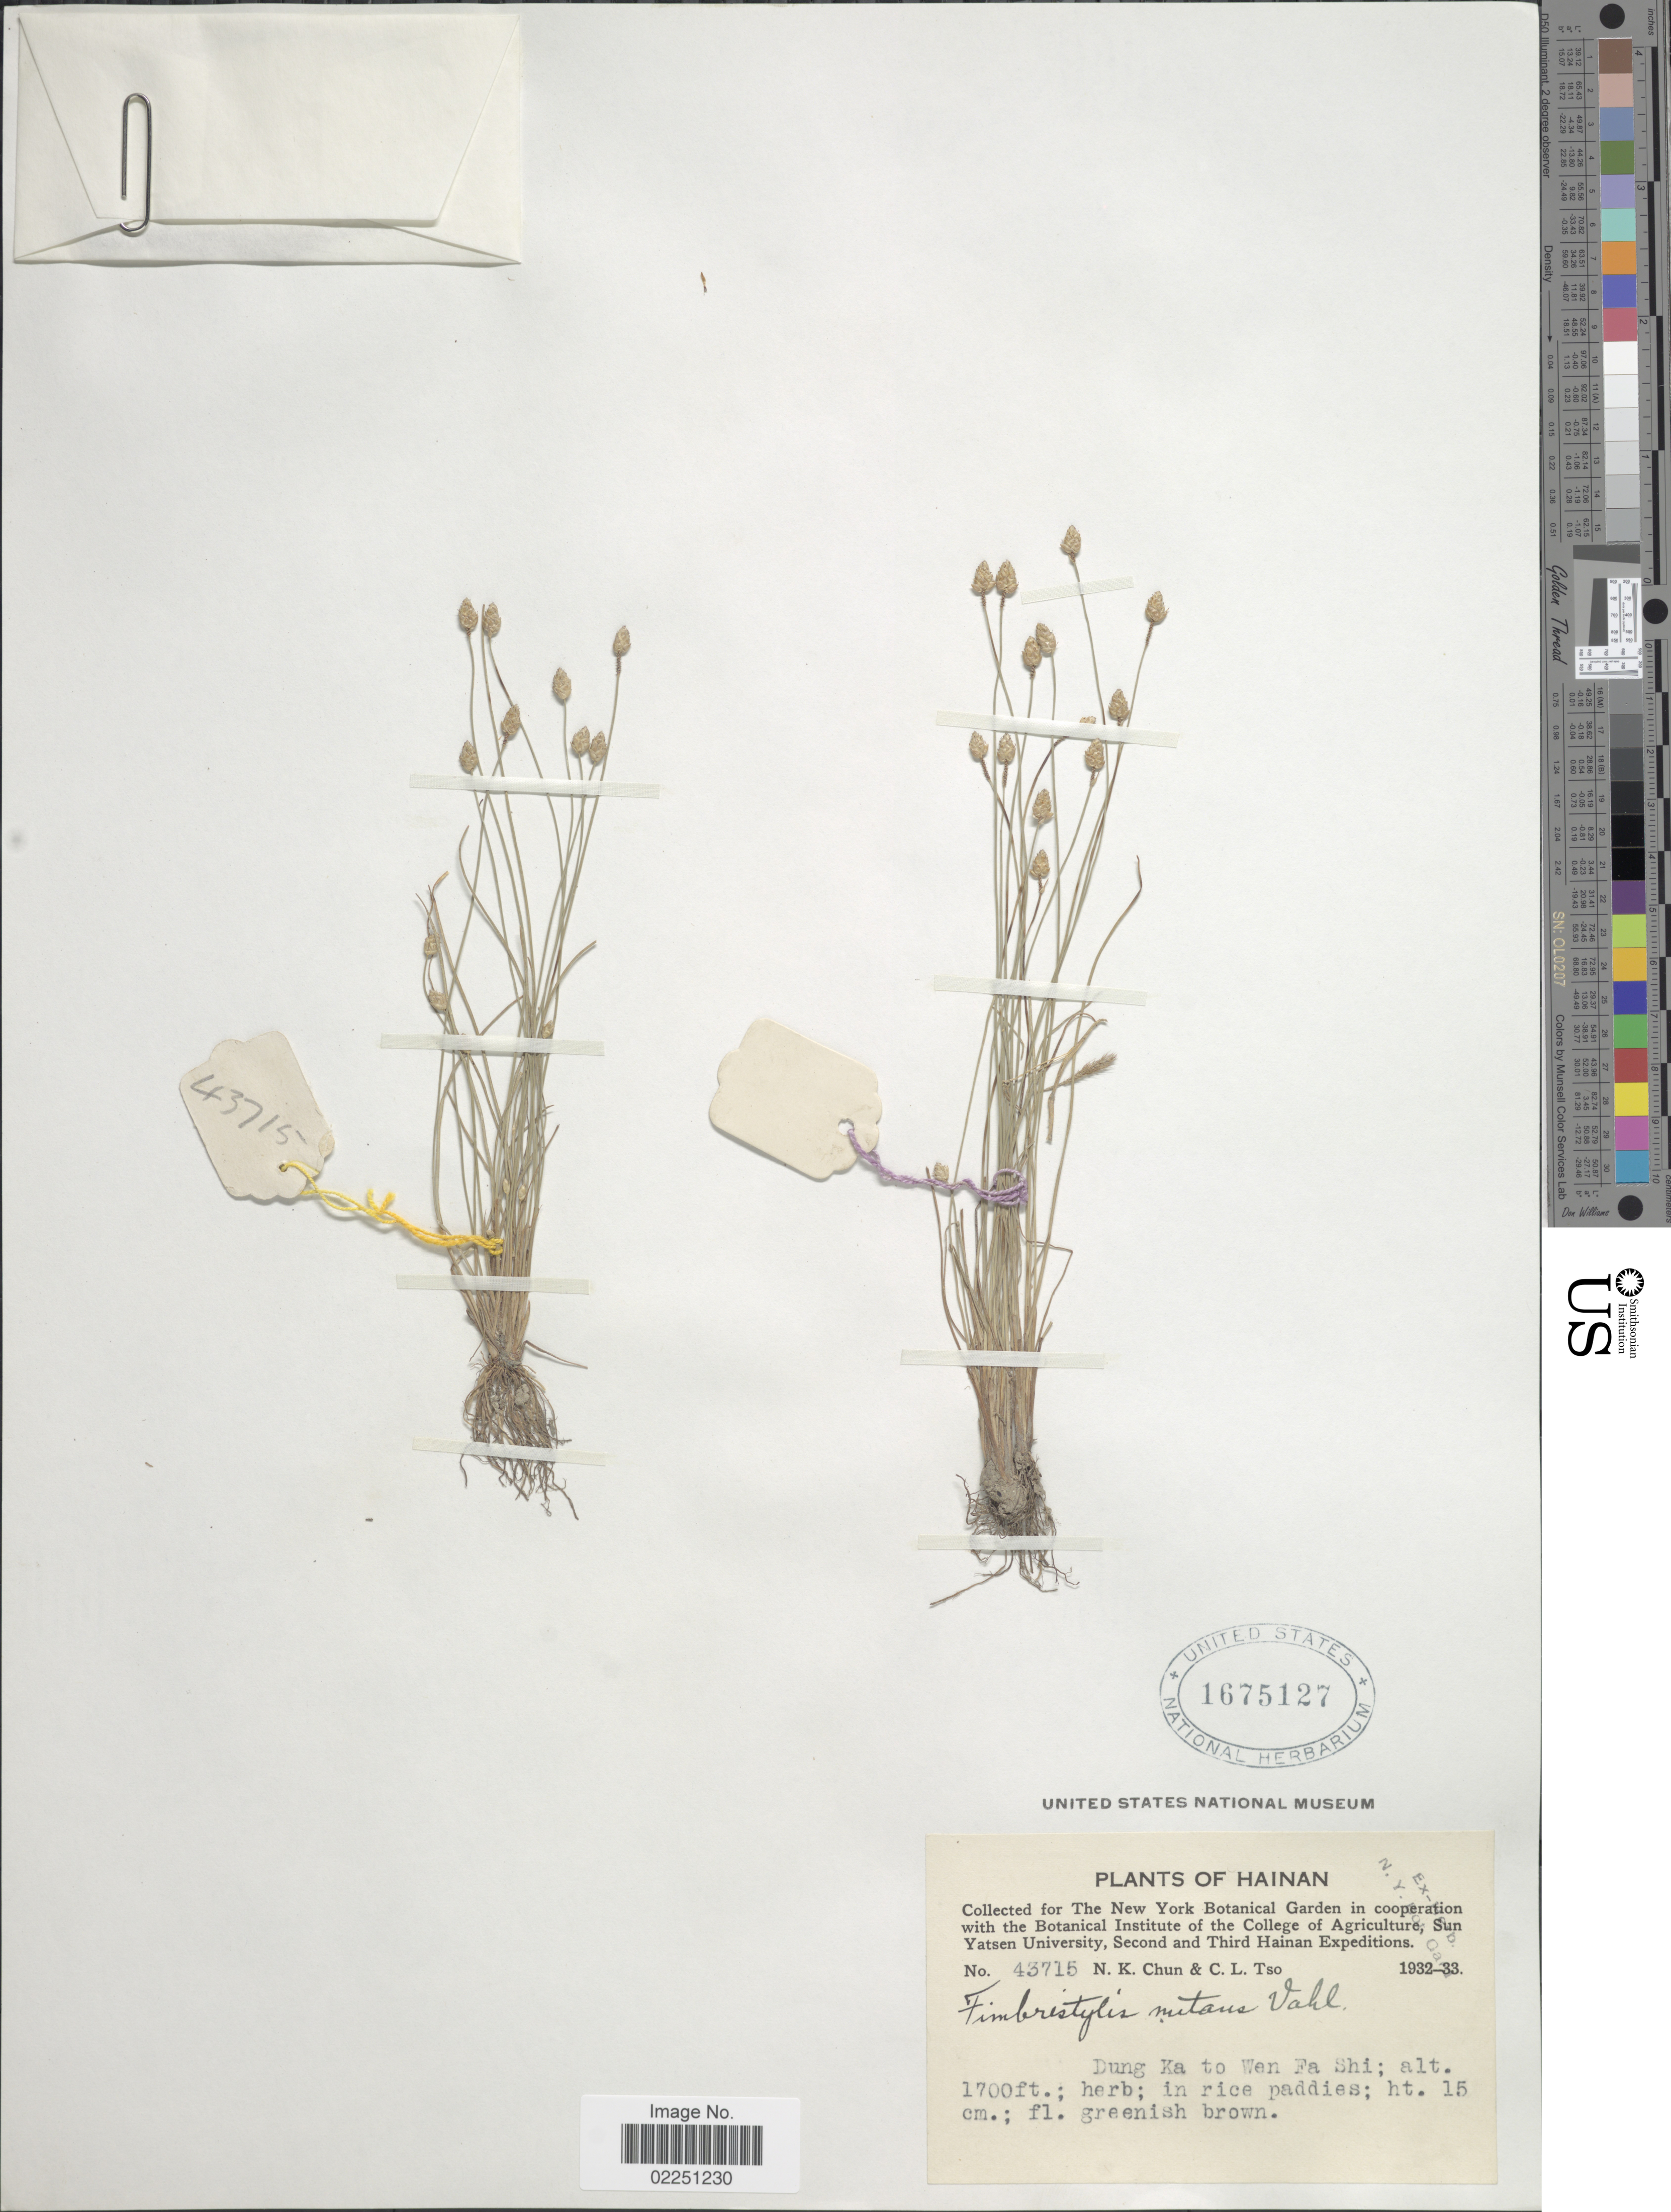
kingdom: Plantae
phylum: Tracheophyta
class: Liliopsida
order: Poales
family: Cyperaceae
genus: Fimbristylis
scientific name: Fimbristylis nutans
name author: (Retz.) Vahl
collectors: N. K. Chun & C. Tso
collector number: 43715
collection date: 1932/1933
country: China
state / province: Hainan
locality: Dung Ka to Wen Fa Shi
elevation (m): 518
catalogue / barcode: US 1675127